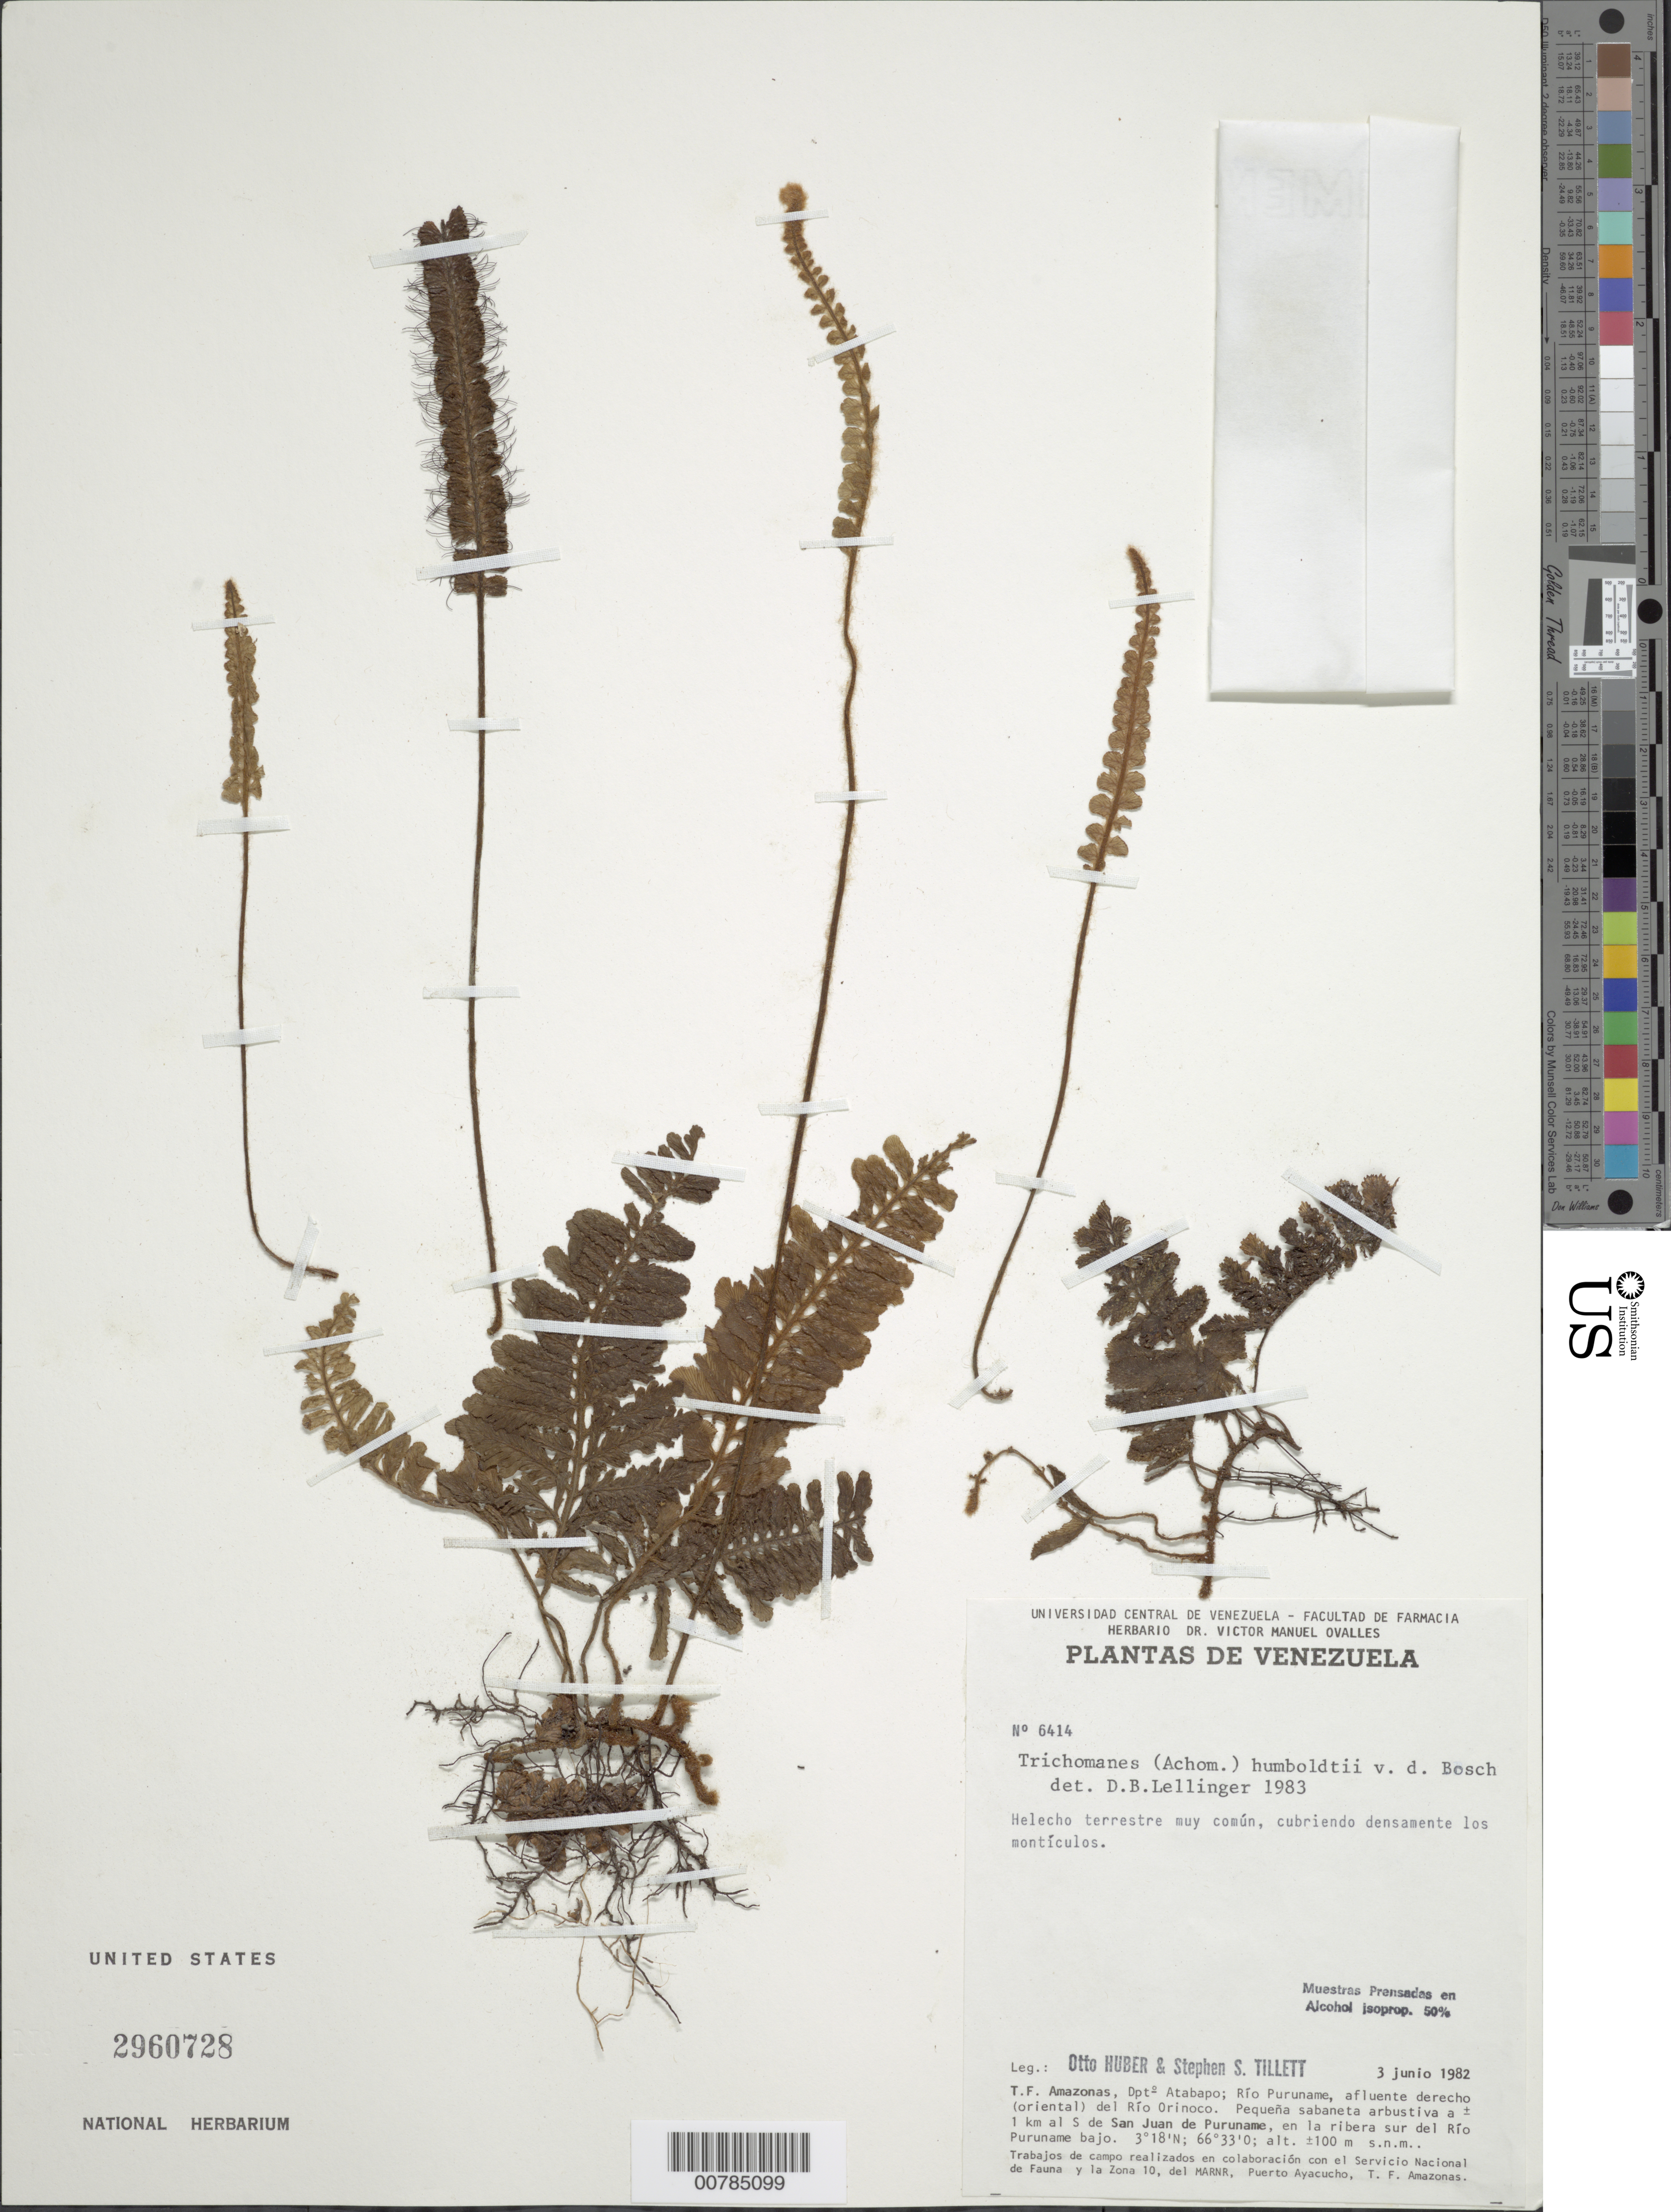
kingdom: Plantae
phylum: Tracheophyta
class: Polypodiopsida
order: Hymenophyllales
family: Hymenophyllaceae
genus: Trichomanes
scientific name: Trichomanes humboldtii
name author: (Bosch) Lellinger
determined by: Lellinger, David B., (BOT), Smithsonian Institution - National Museum of Natural History (UNITED STATES)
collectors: O. Huber & S. S. Tillett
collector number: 6414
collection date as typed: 29-May-82 to 5-Jun-82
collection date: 1982-05-29/1982-06-05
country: Venezuela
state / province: Amazonas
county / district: Atabapo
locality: Río Puruname, 1 km S de San Juan de Puruname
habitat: Pequena sabaneta arbustiva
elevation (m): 100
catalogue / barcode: US 2960728